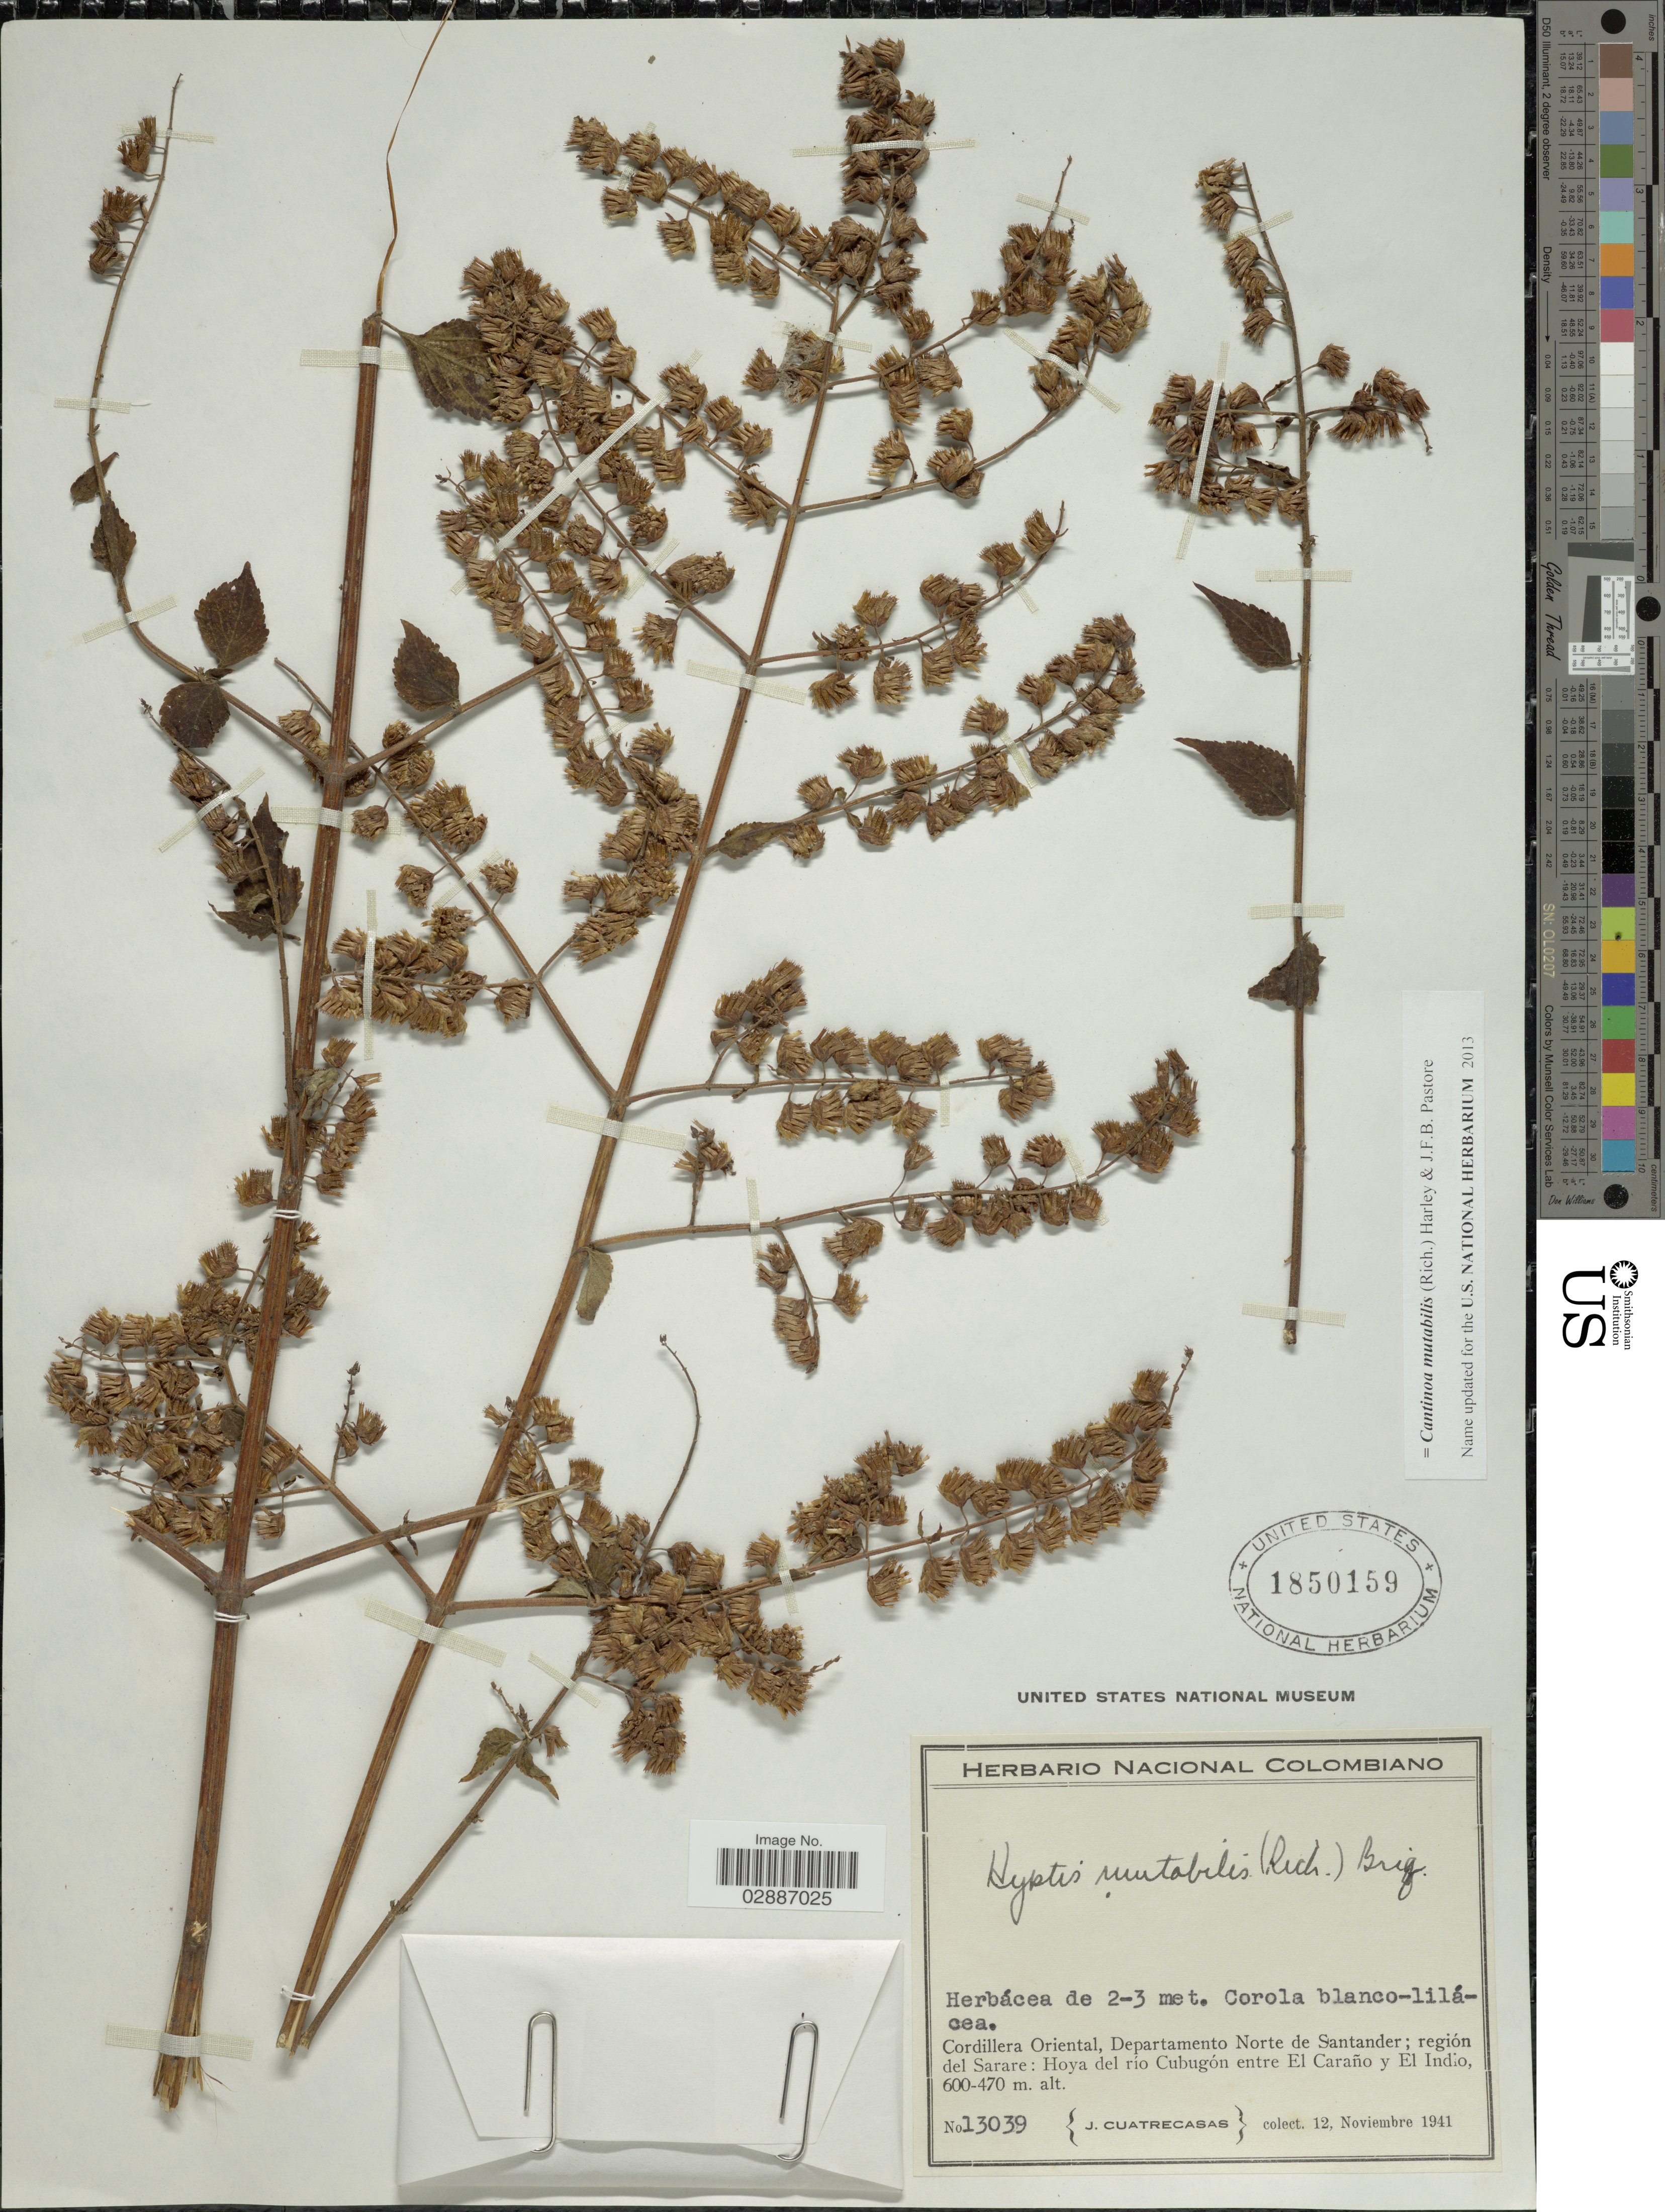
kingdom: Plantae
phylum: Tracheophyta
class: Magnoliopsida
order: Lamiales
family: Lamiaceae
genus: Cantinoa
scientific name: Cantinoa mutabilis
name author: (Epling) Harley & J.F.B. Pastore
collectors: J. Cuatrecasas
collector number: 13039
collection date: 1941-11-12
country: Colombia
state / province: Norte de Santander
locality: Cordillera Oriental, Departamento Norte de Santander ; región del Sarare: Hoya del río Cubugón entre El Caraño y El Indio.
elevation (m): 470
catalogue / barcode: US 1850159